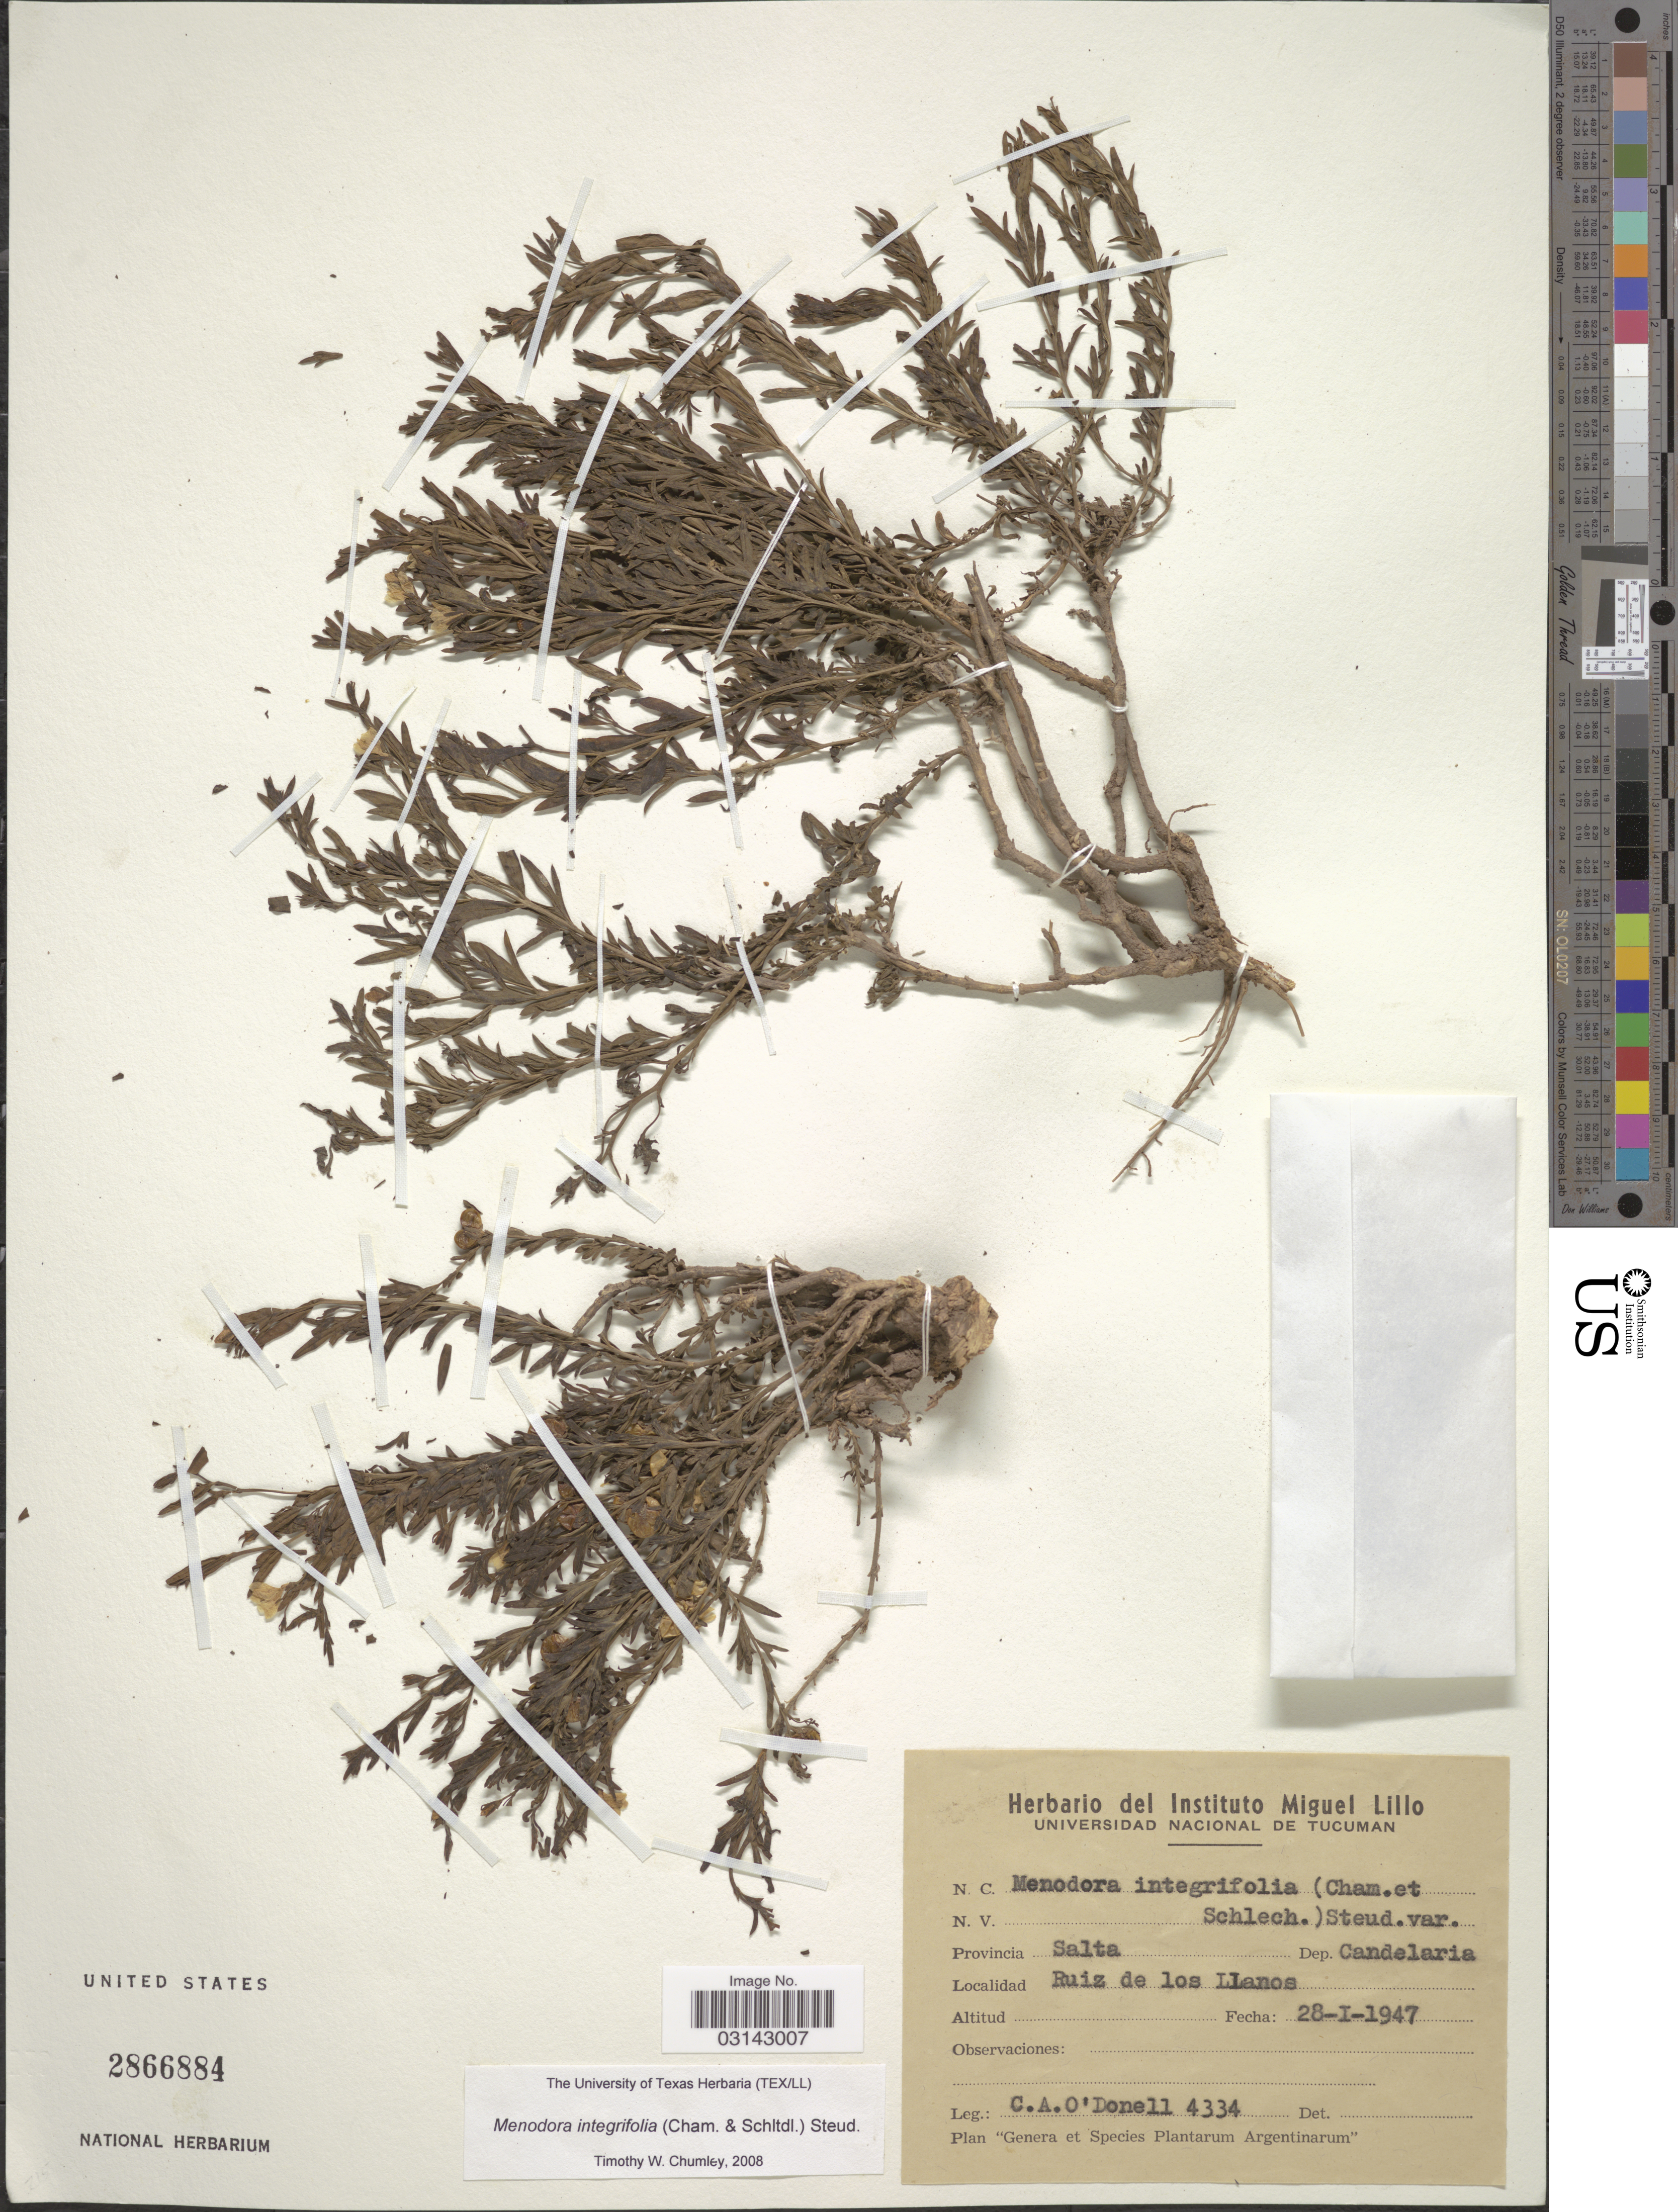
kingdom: Plantae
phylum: Tracheophyta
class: Magnoliopsida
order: Lamiales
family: Oleaceae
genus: Menodora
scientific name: Menodora integrifolia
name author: (Cham. & Schltdl.) Steud.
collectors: C. A. O'Donell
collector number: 4334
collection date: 1947-01-28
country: Argentina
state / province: Salta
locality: Provincia Salta. Dep. Candelaria. Ruiz de los Llanos.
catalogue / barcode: US 2866884